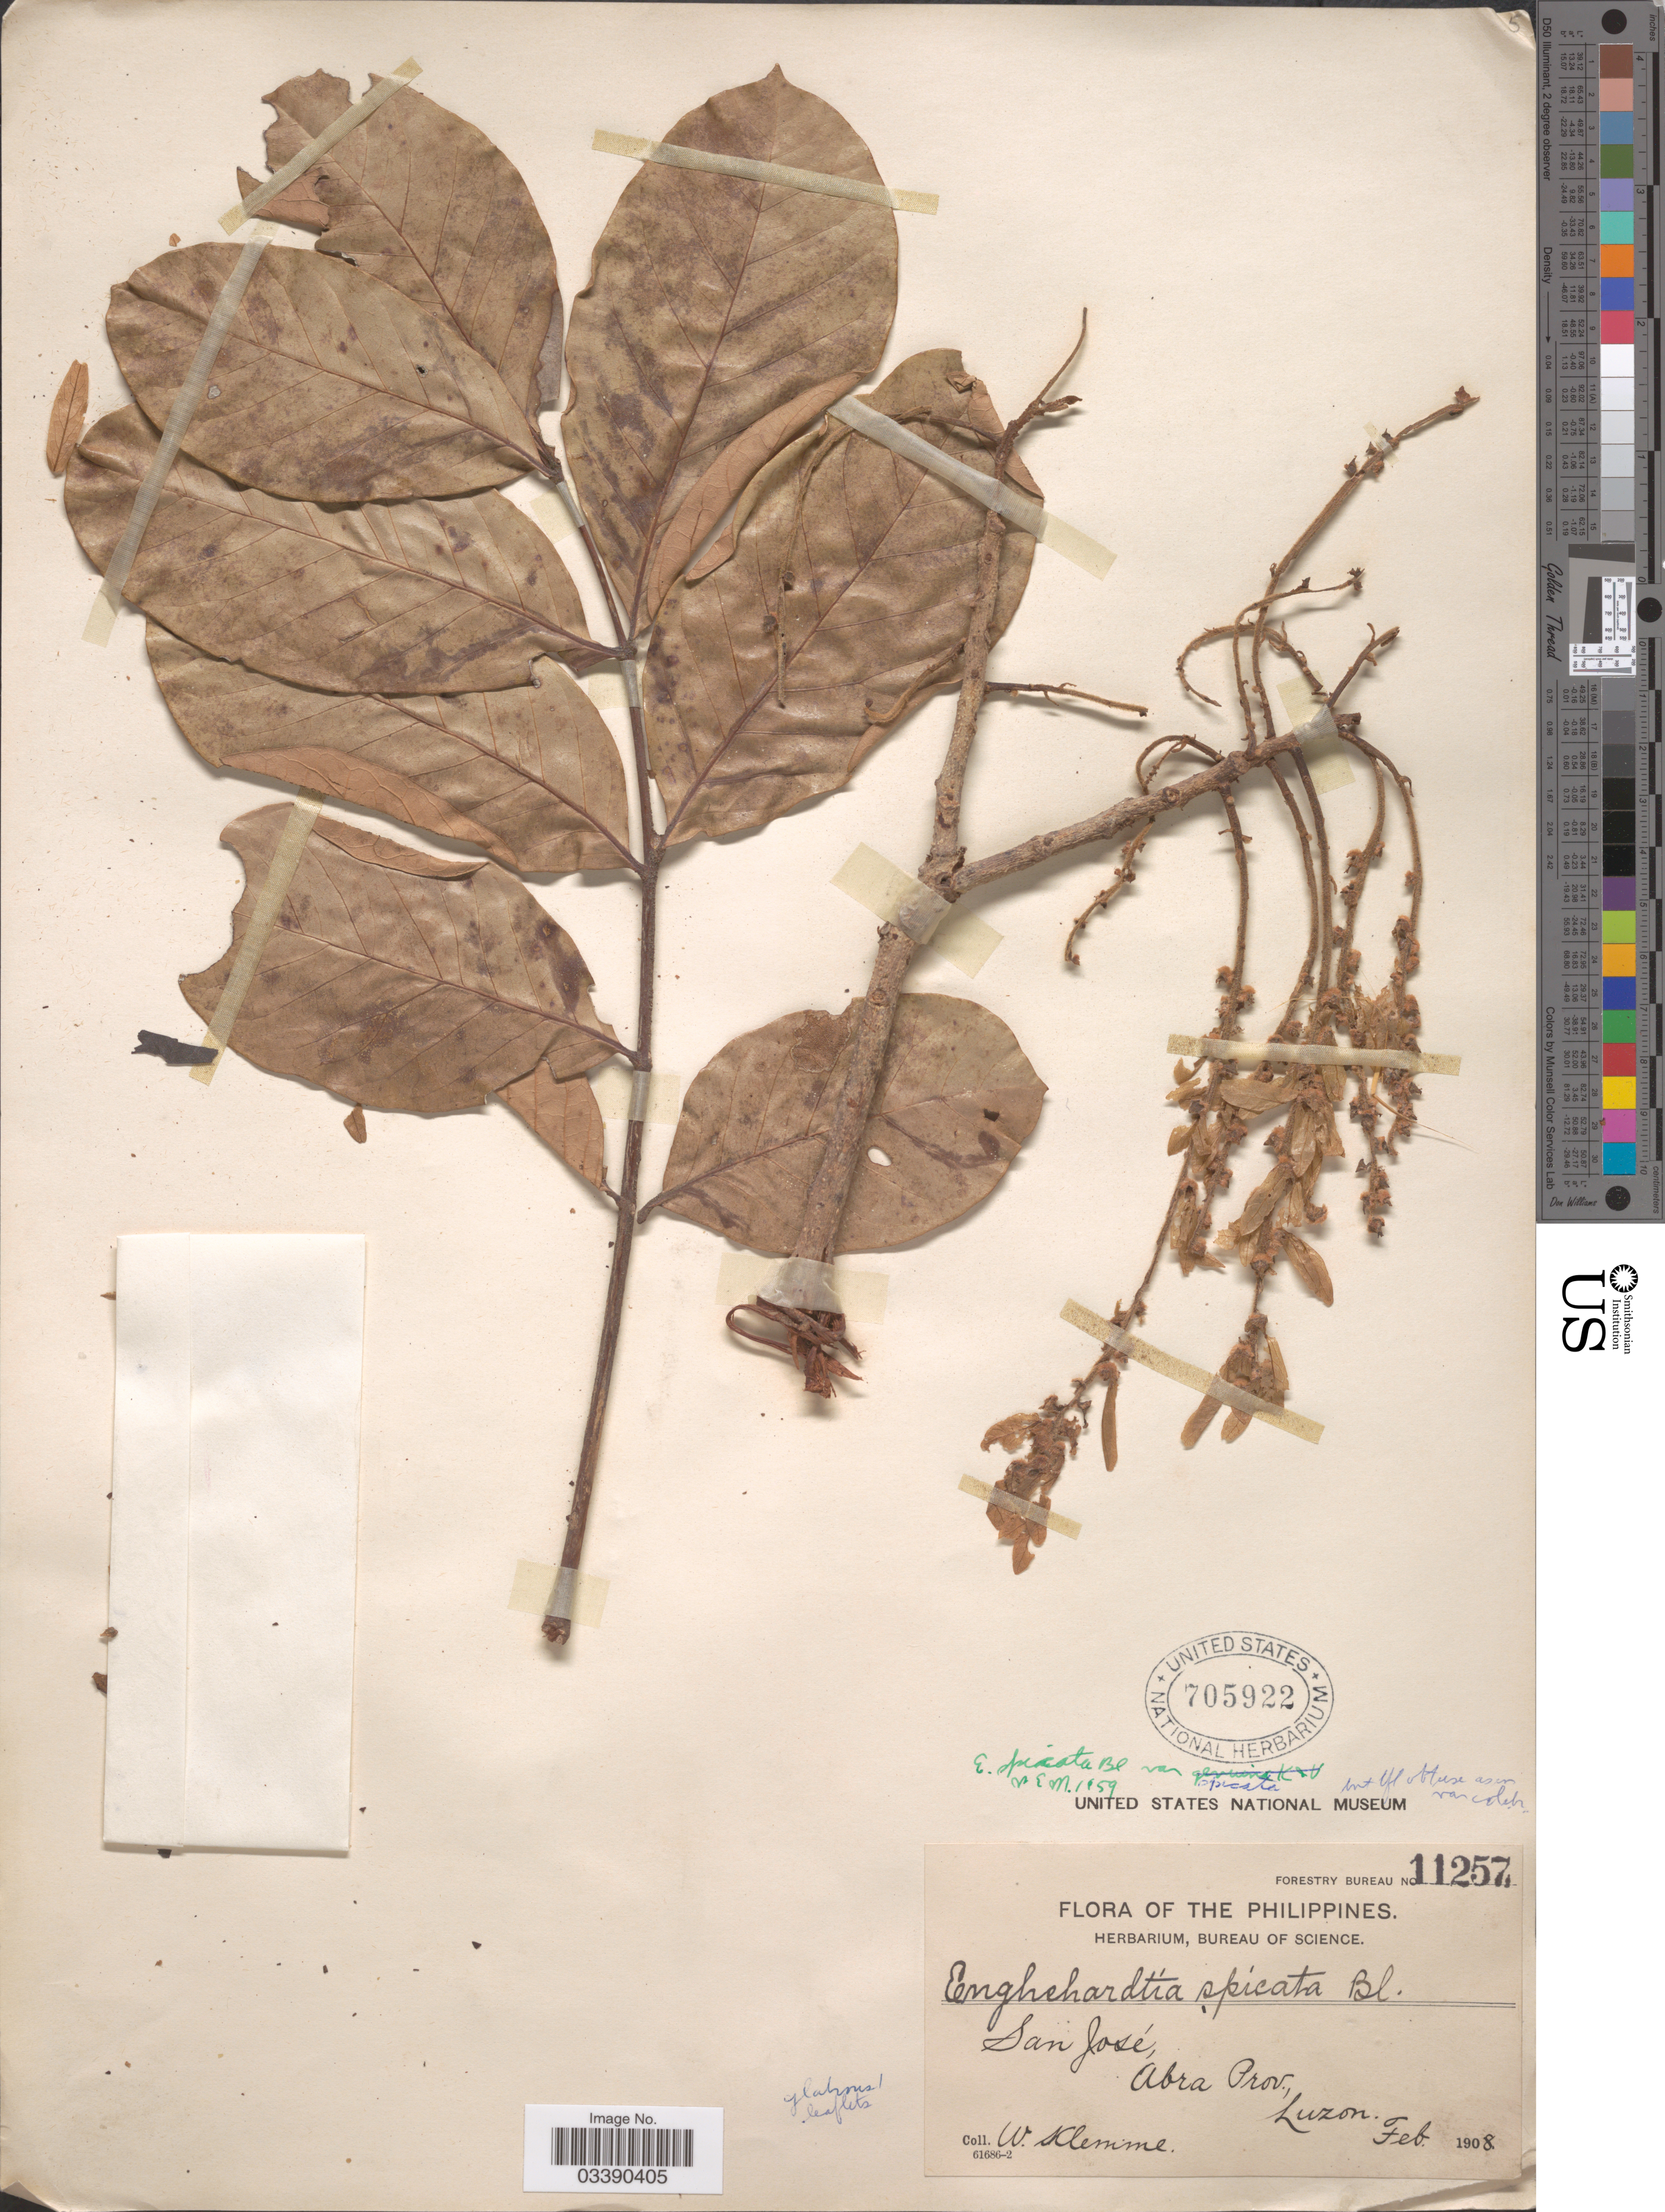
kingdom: Plantae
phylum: Tracheophyta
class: Magnoliopsida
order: Fagales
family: Juglandaceae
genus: Engelhardia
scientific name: Engelhardia spicata var. spicata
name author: Lesch. ex Blume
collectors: W. Klemine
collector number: Forestry Bureau 11257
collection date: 1908-02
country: Philippines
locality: San José, Abra Prov., Luzon.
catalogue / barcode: US 705922